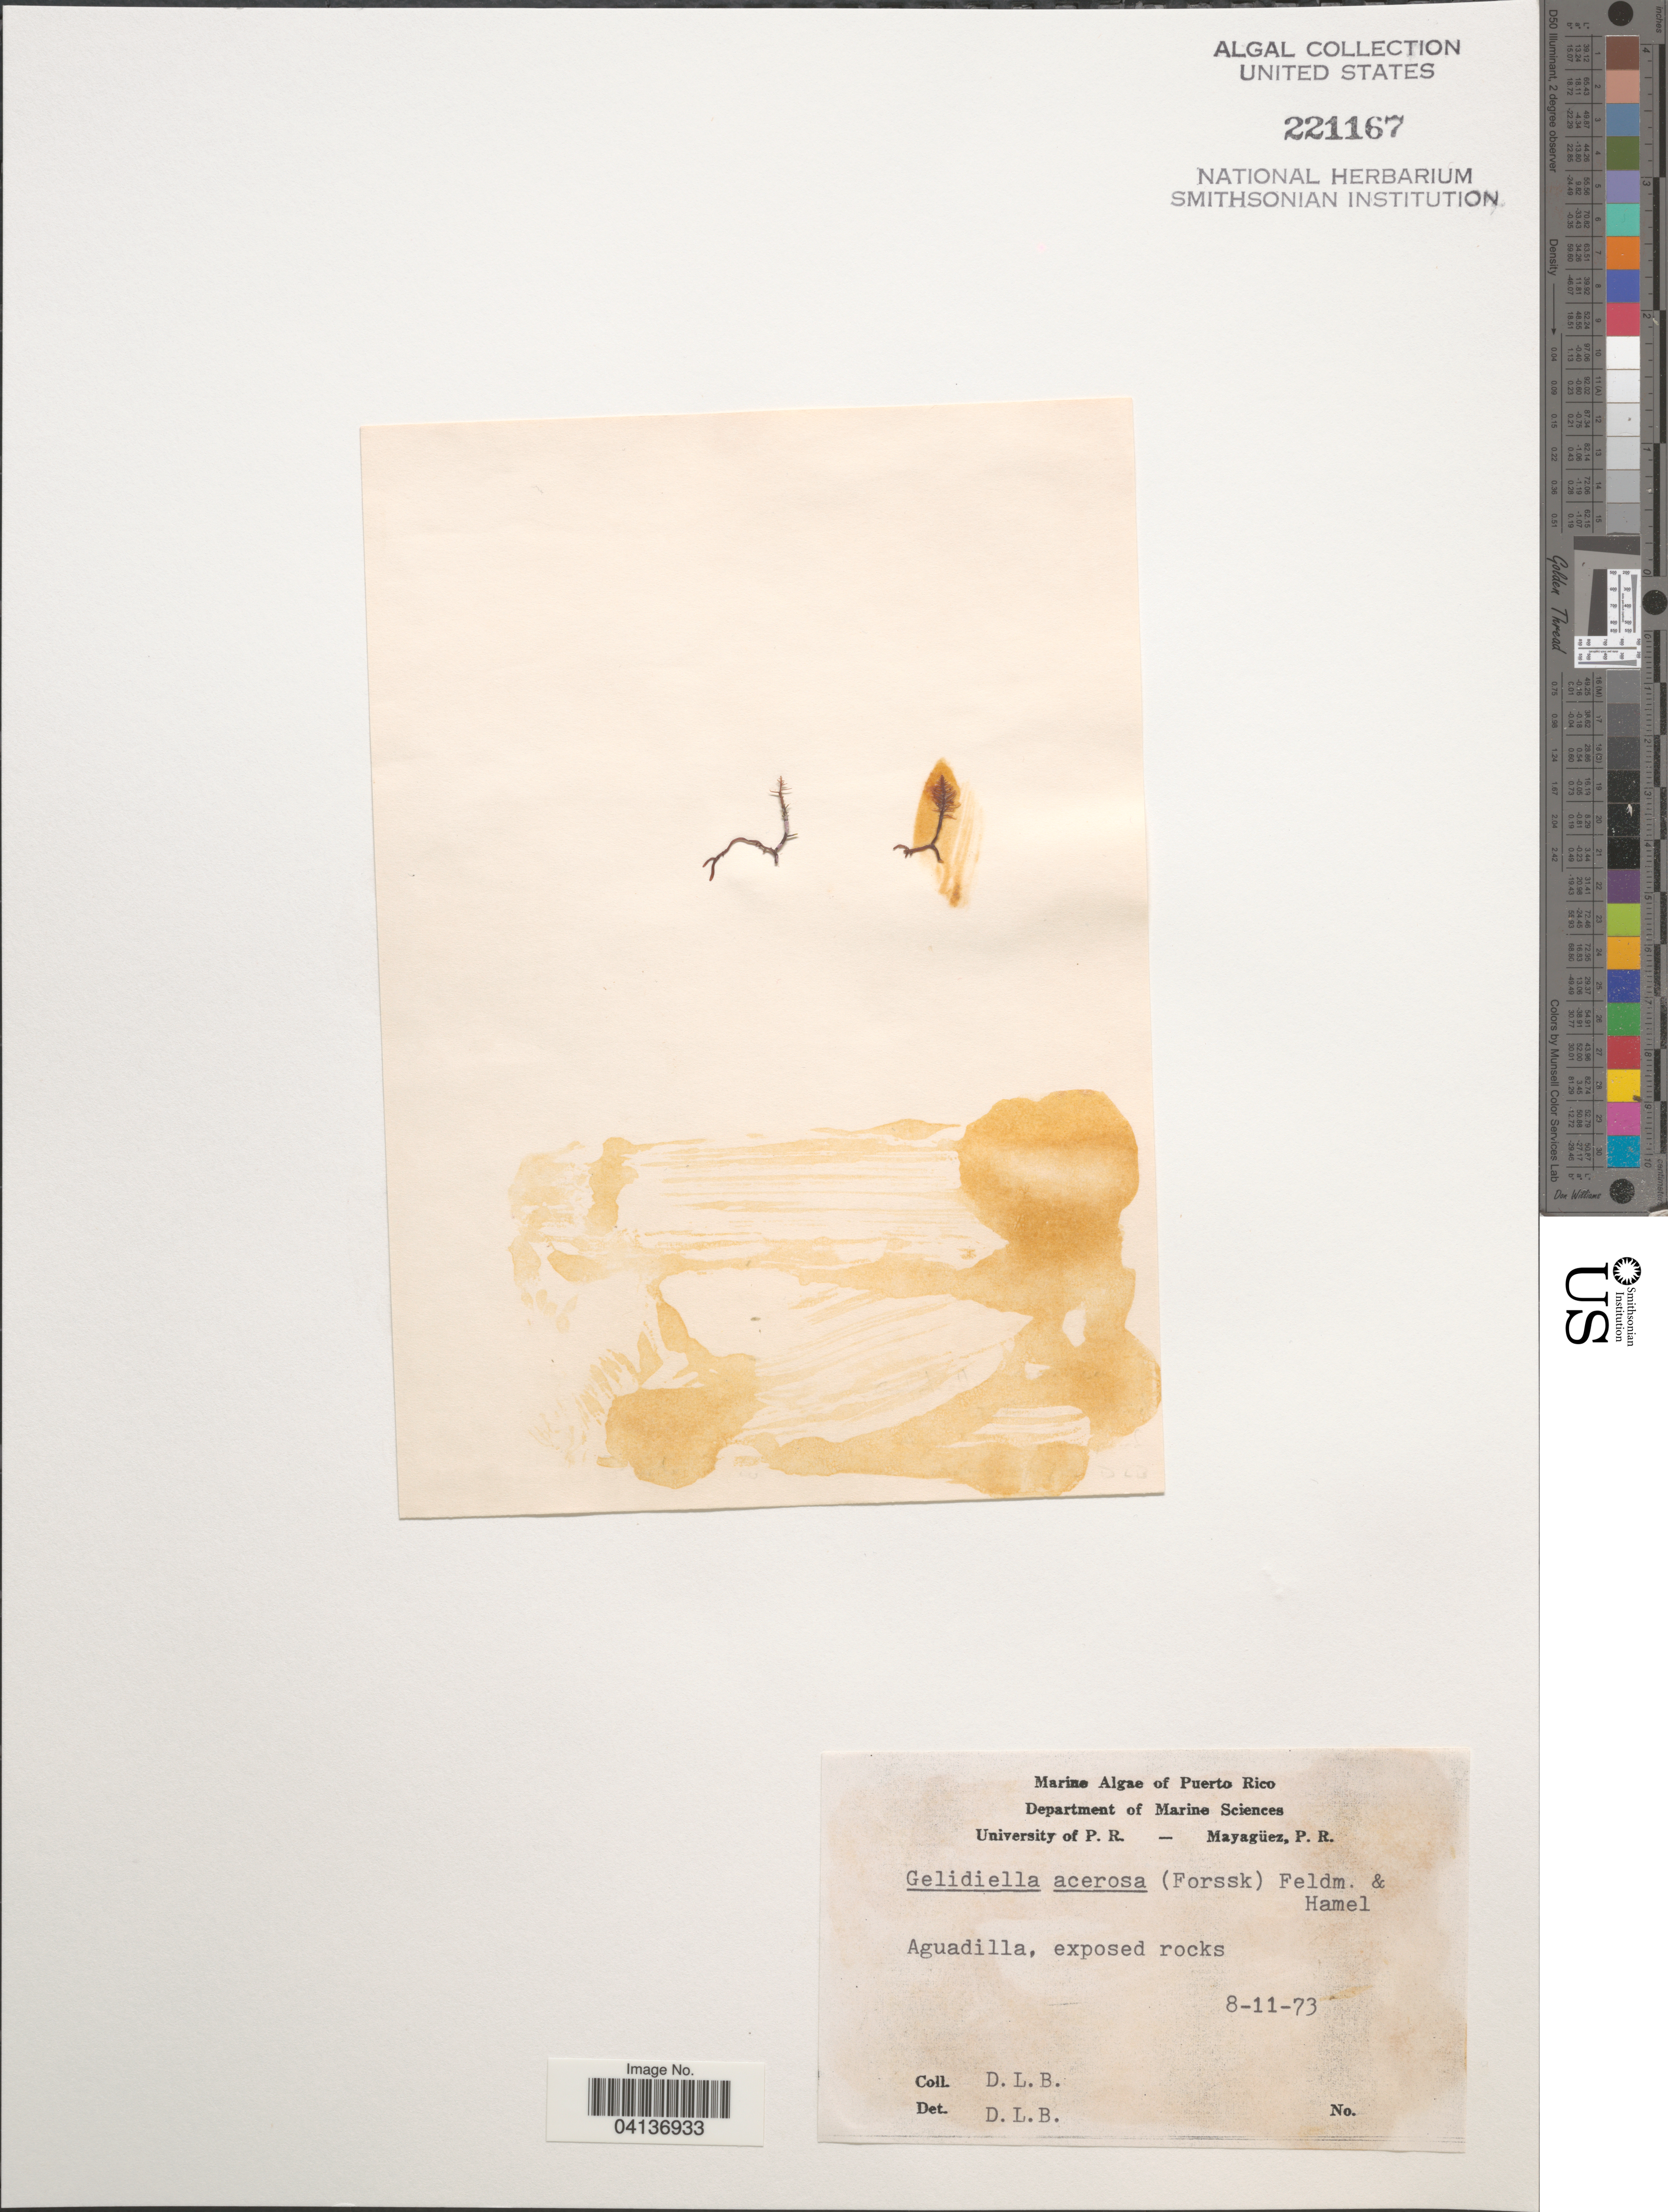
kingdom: Plantae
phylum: Rhodophyta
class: Florideophyceae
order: Gelidiales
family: Gelidiellaceae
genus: Gelidiella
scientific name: Gelidiella acerosa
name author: (Forssk.) Feldmann & G. Hamel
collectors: D. L. B.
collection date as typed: Transcribed d/m/y: 8/11/73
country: Puerto Rico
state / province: Aguadilla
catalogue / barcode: US 221167